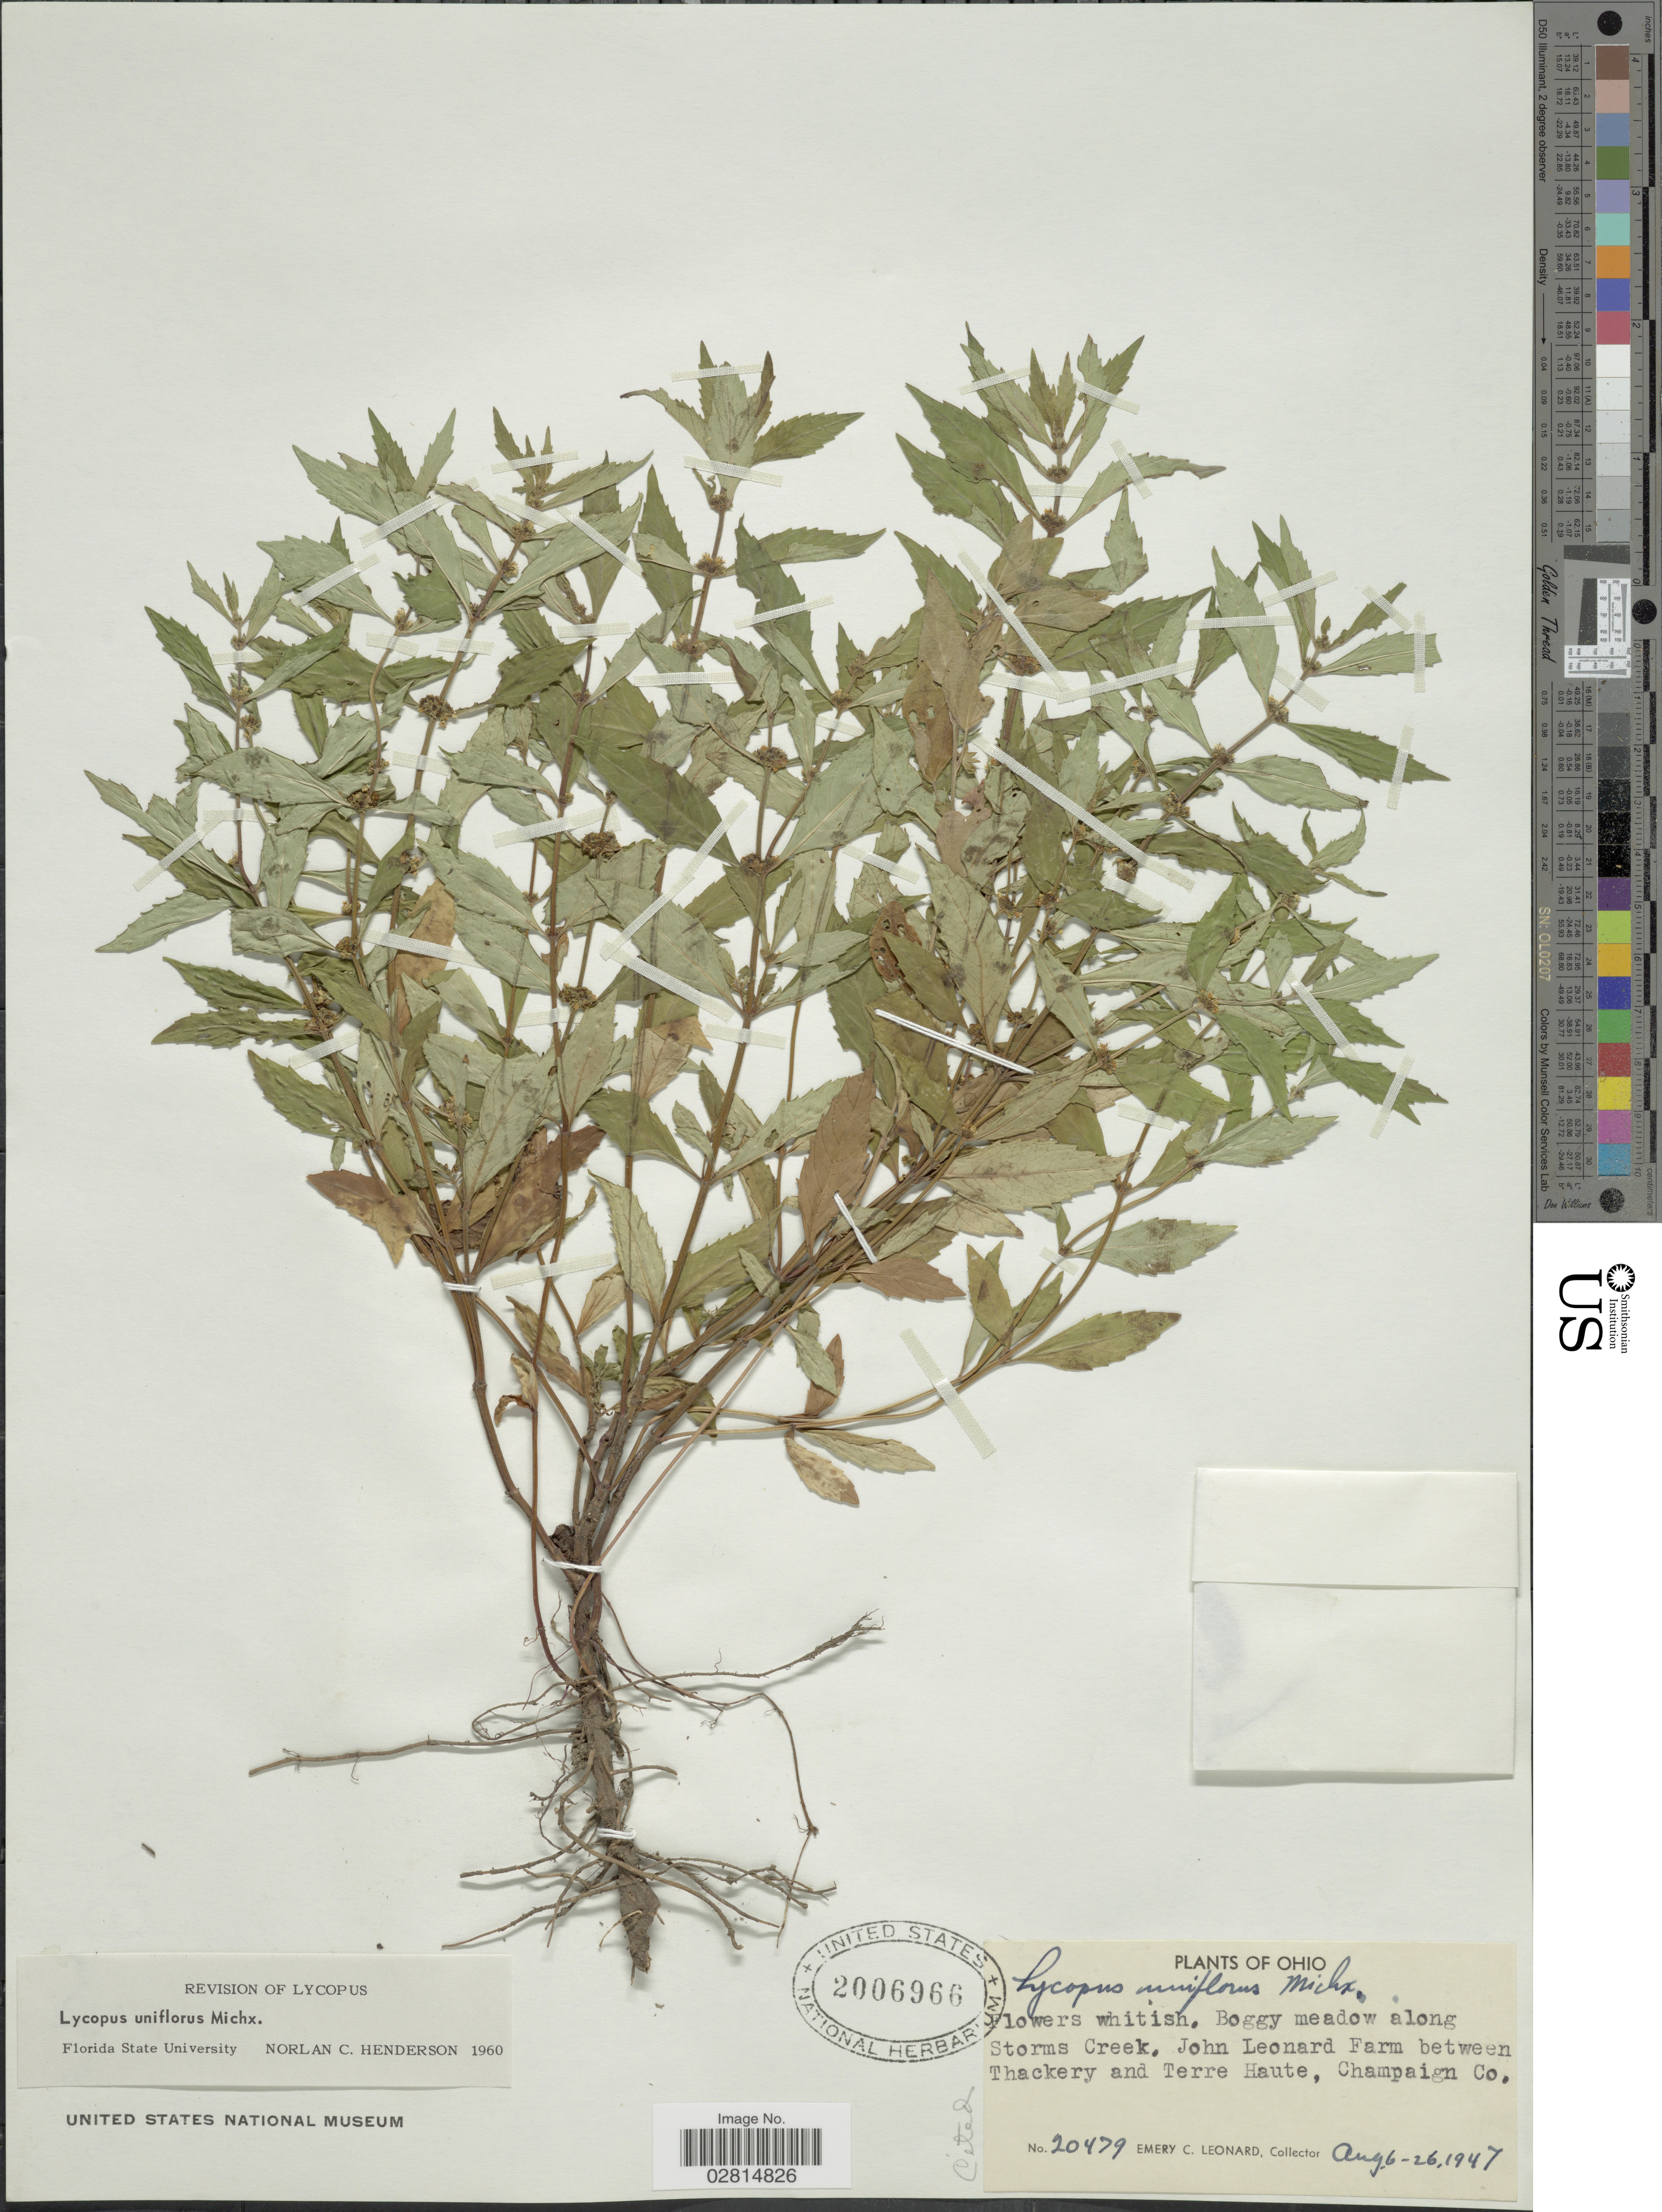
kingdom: Plantae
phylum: Tracheophyta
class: Magnoliopsida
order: Lamiales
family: Lamiaceae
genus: Lycopus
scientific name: Lycopus uniflorus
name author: Michx.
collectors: E. C. Leonard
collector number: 20479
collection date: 1947-08-06/1947-08-26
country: United States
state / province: Ohio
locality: Along Storms Creek, John Leonard Farm between Thackery and Terre Haute, Champaign Co.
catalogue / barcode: US 2006966